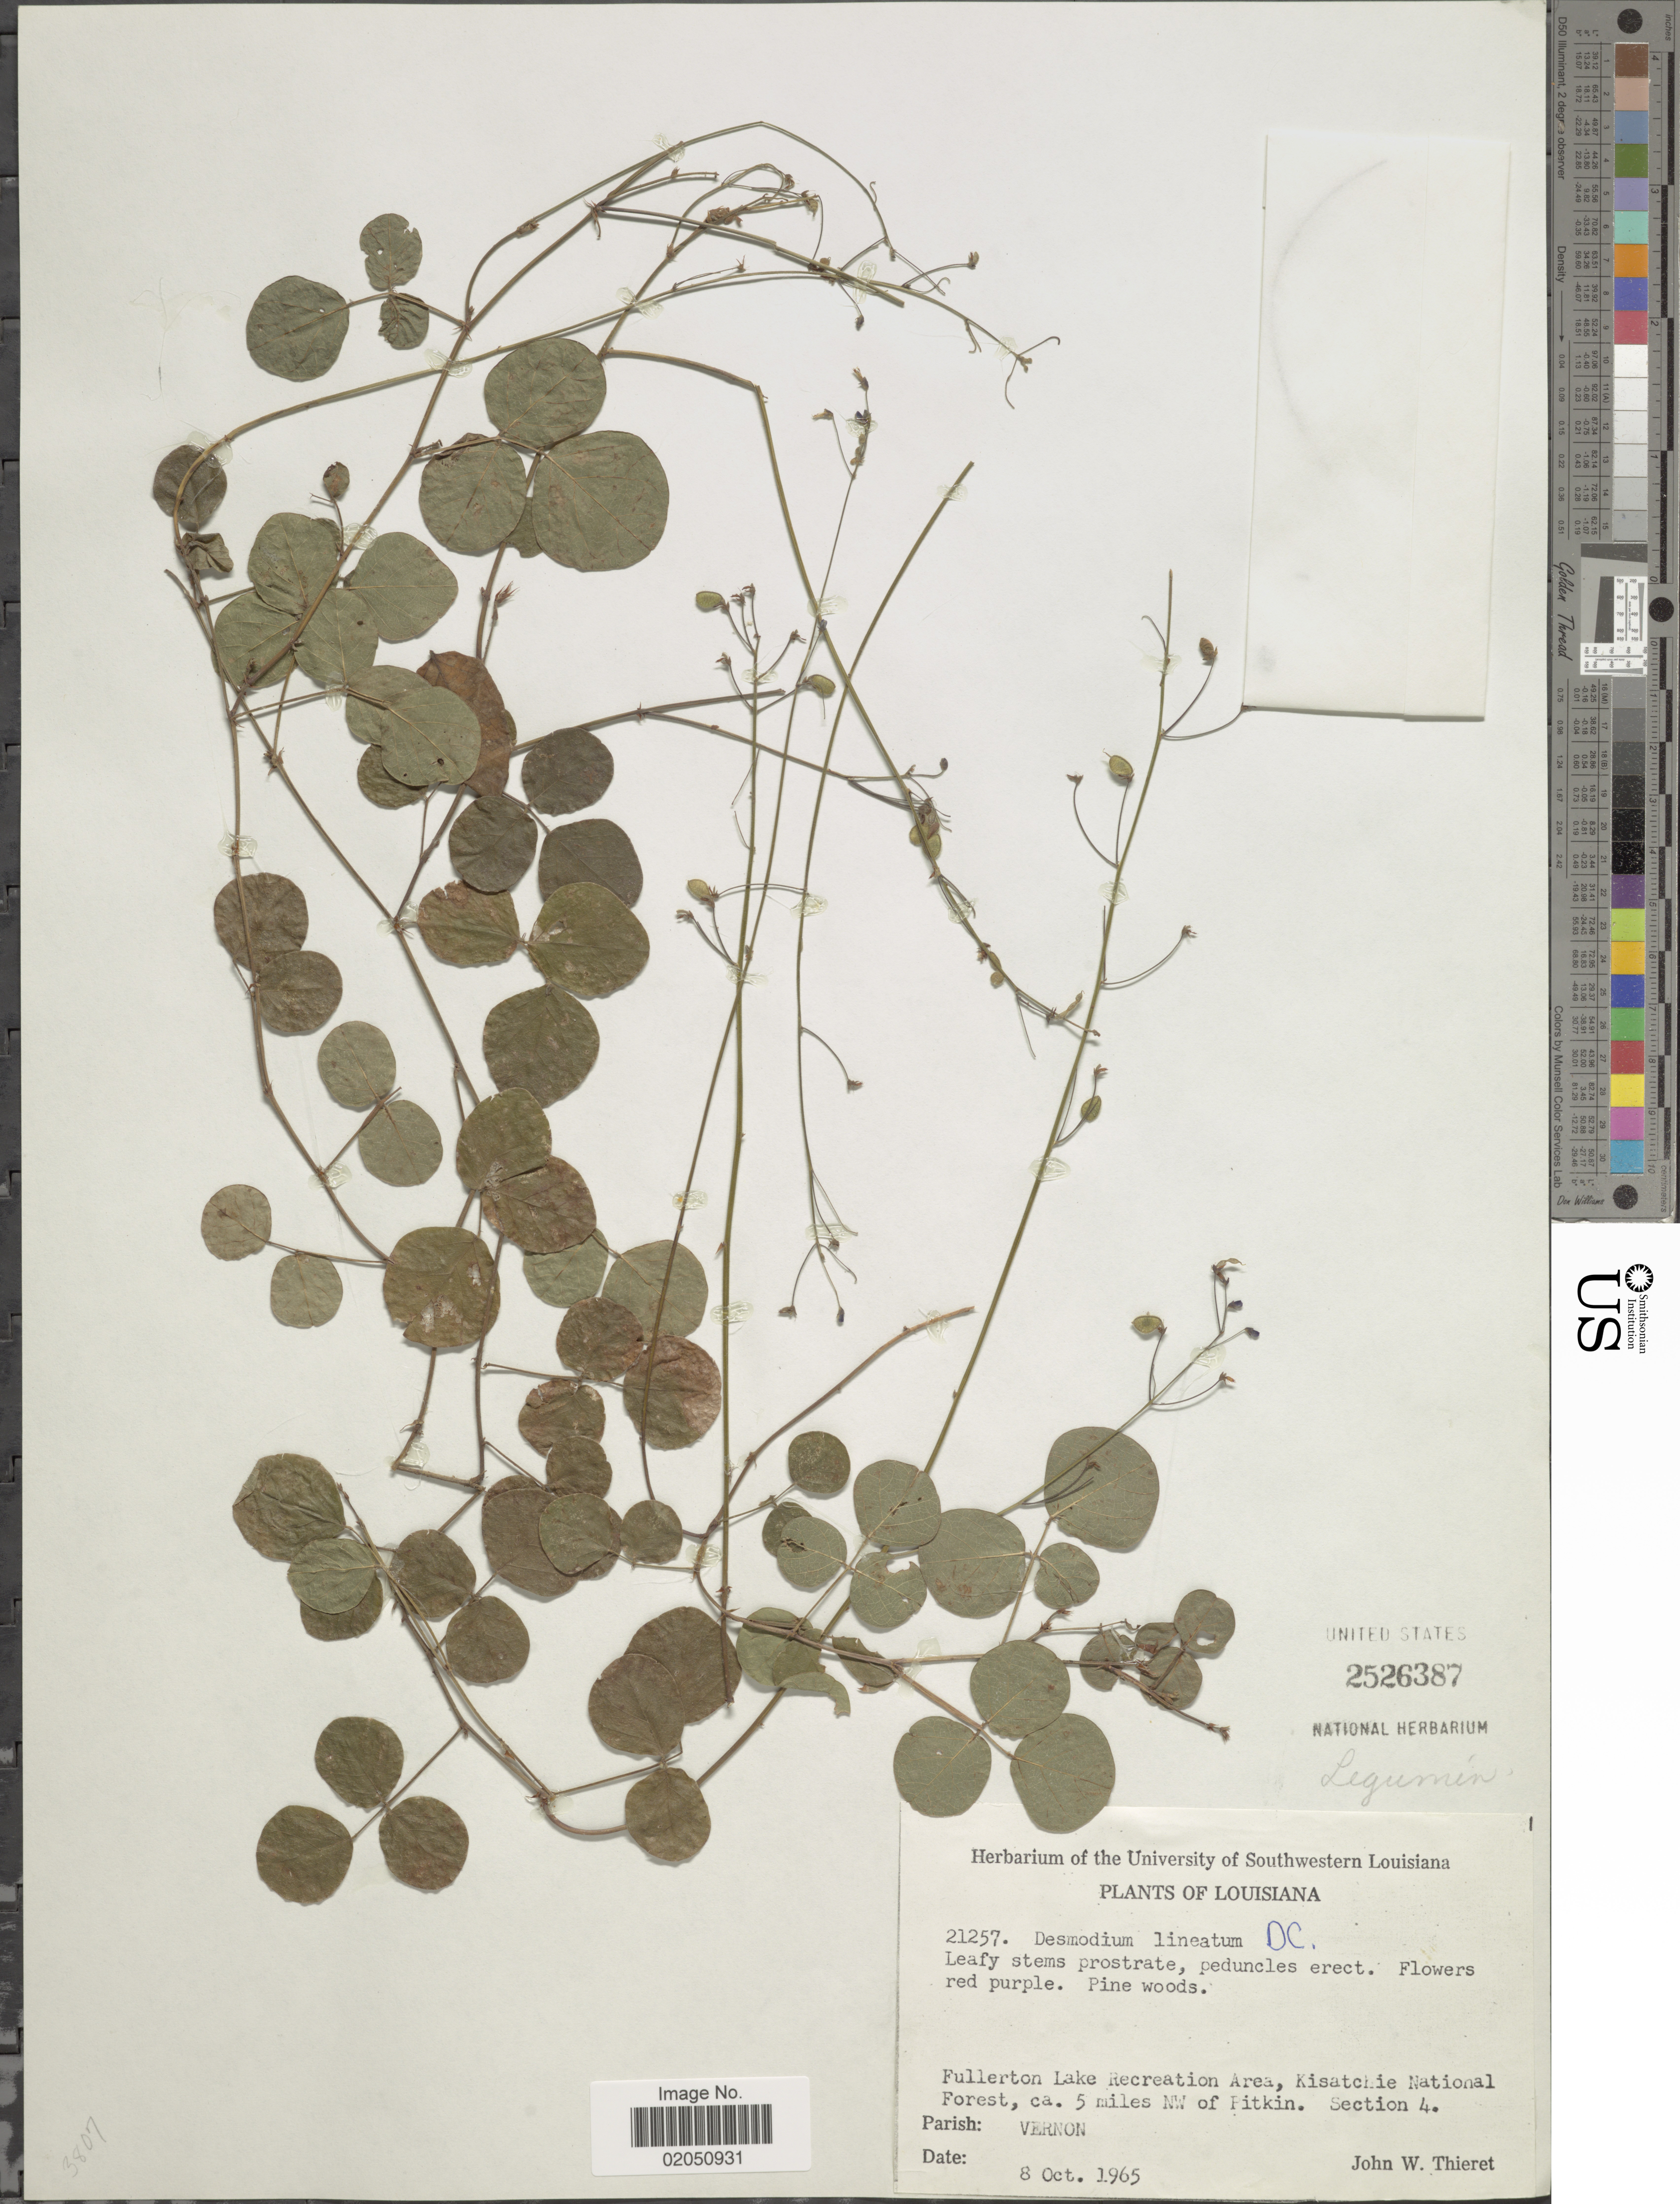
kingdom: Plantae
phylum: Tracheophyta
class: Magnoliopsida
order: Fabales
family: Fabaceae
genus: Desmodium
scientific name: Desmodium lineatum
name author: DC.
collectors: J. W. Thieret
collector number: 21257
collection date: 1965-10-08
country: United States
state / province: Louisiana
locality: Fullerton Lake Recreation Area, Kisatchie National Forest, ca. 5 miles NW of Pitkin. Section 4. Parish: Vernon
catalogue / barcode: US 2526387